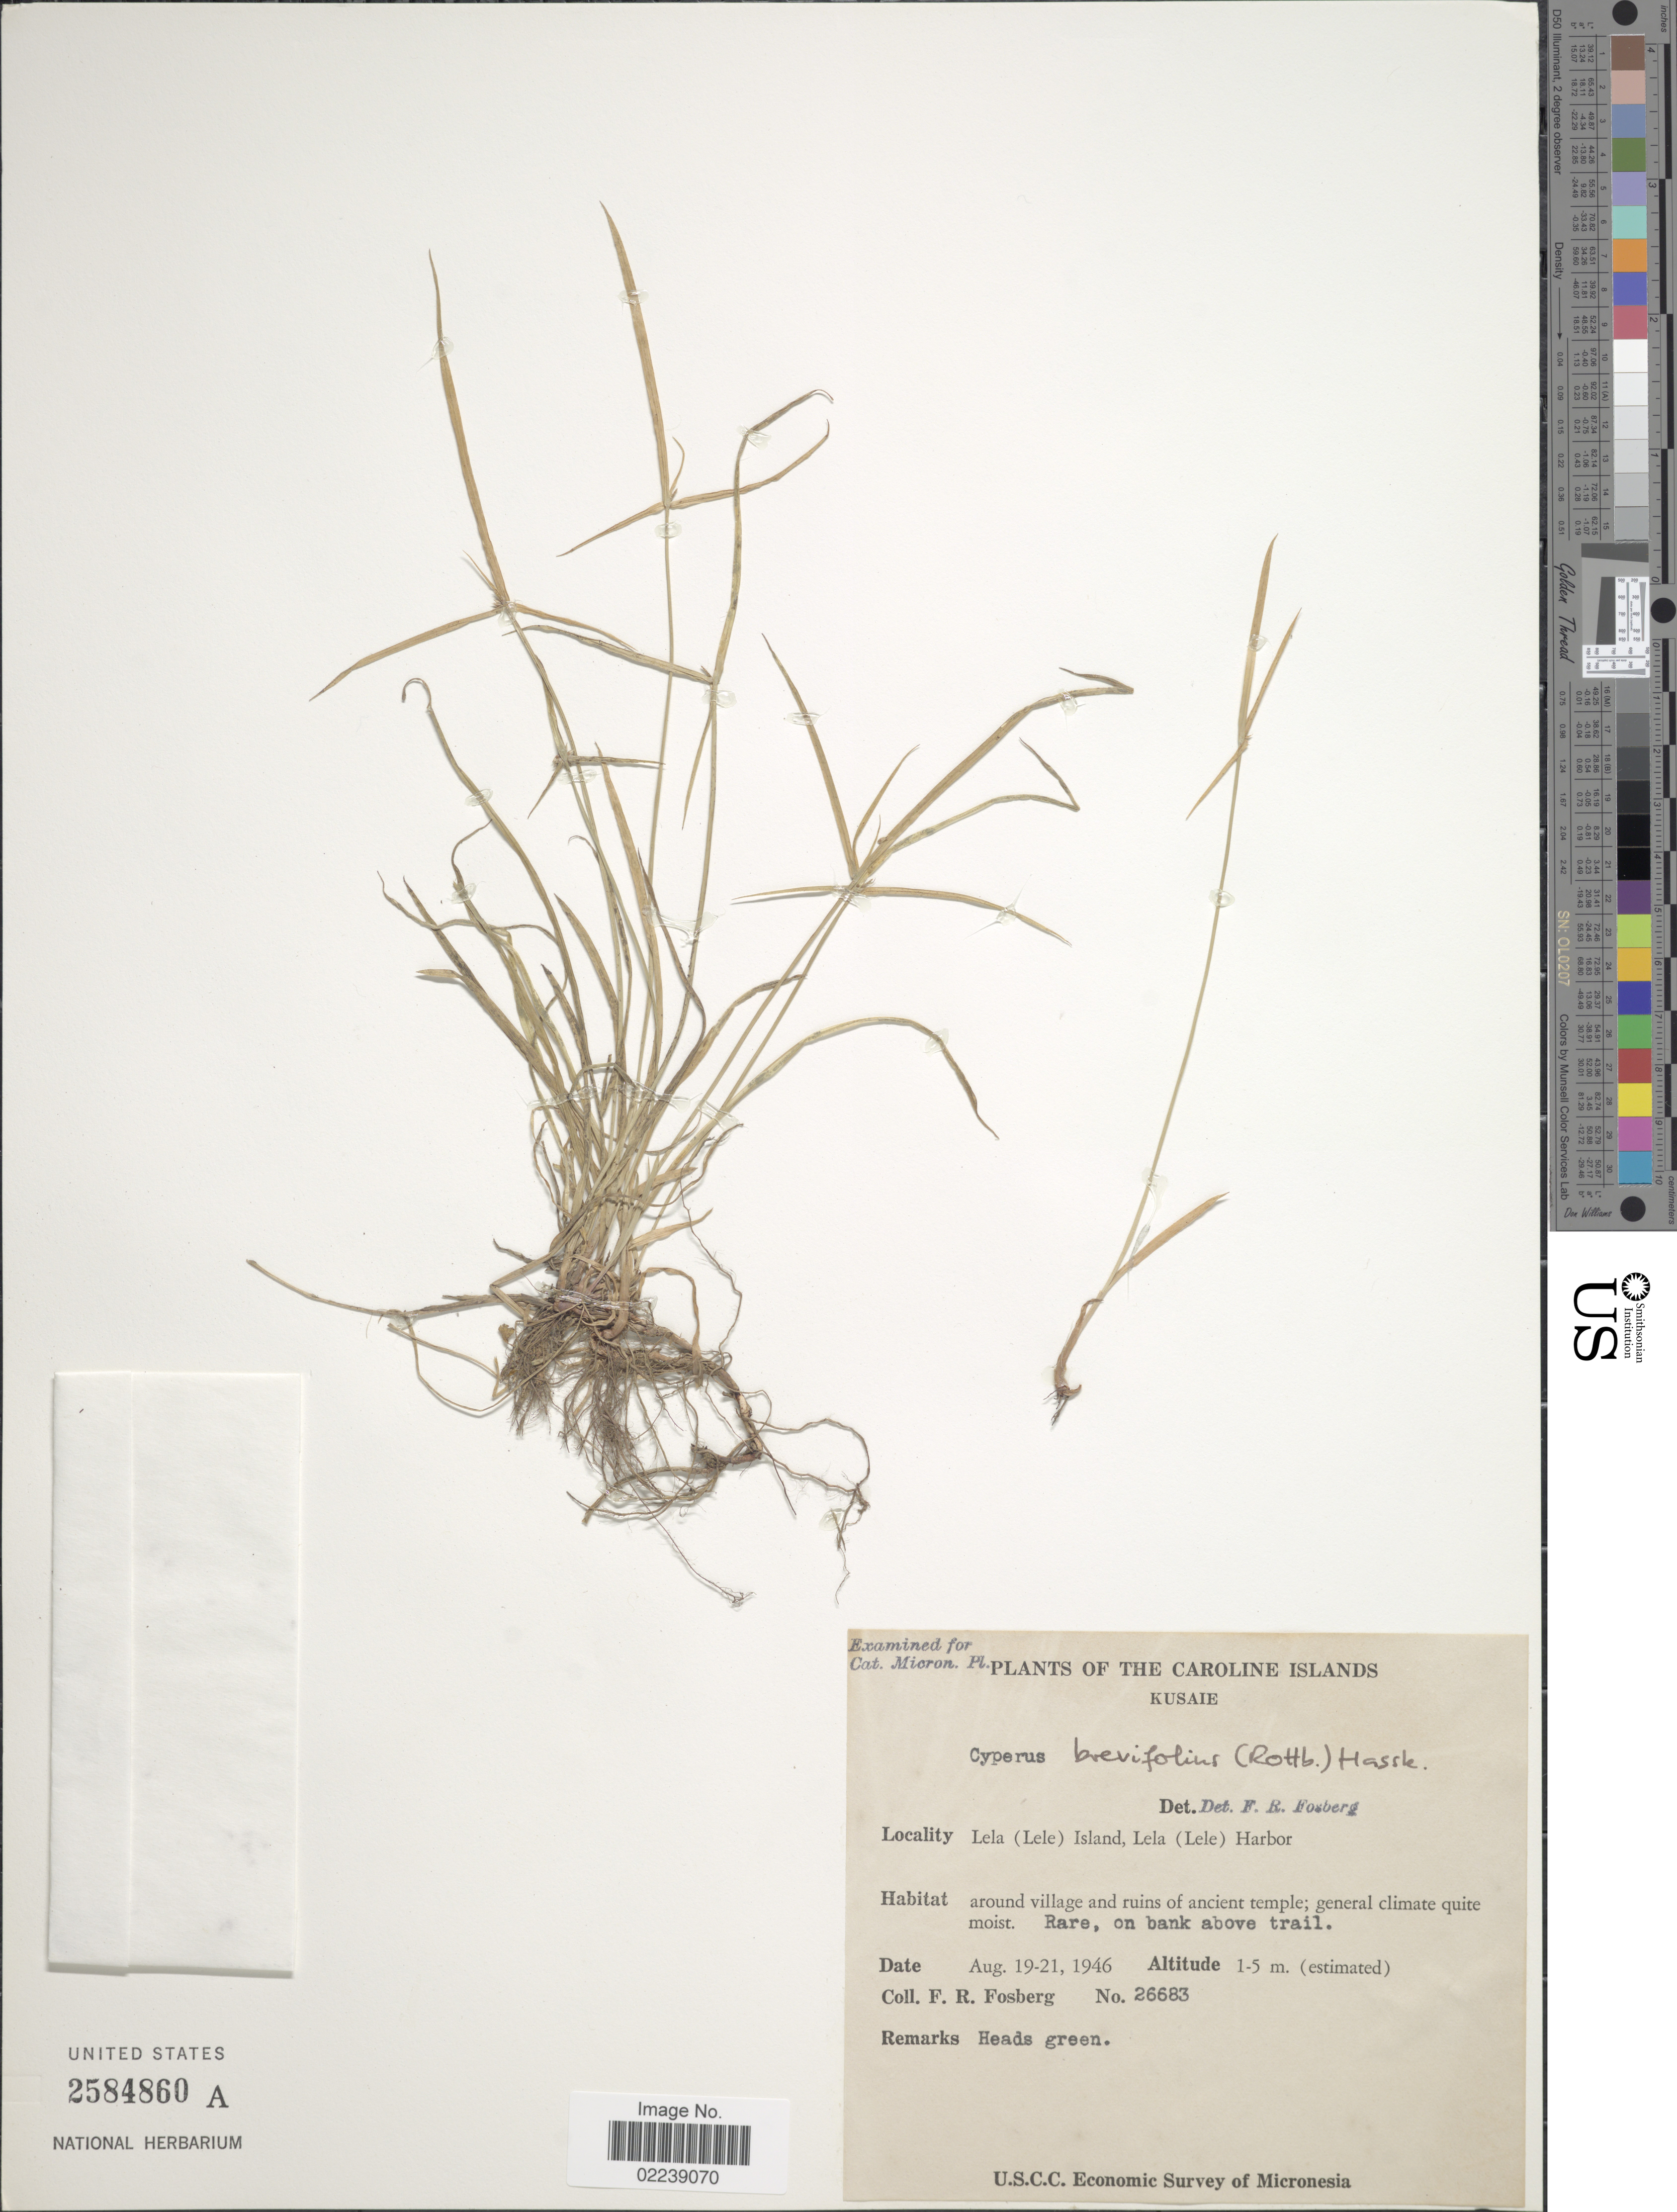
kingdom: Plantae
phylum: Tracheophyta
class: Liliopsida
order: Poales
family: Cyperaceae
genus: Cyperus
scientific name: Cyperus brevifolius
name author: (Rottb.) Hassk.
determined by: Strong, M. T., (US), Smithsonian Institution - National Museum of Natural History (UNITED STATES)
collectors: F. R. Fosberg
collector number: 26683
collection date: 1946-08-19/1946-08-21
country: Micronesia, Federated States of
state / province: Kosrae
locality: The Caroline Islands, Kusaie, Lela (Lele) Island, Lela (Lele) Harbor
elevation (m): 1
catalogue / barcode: US 2584860A